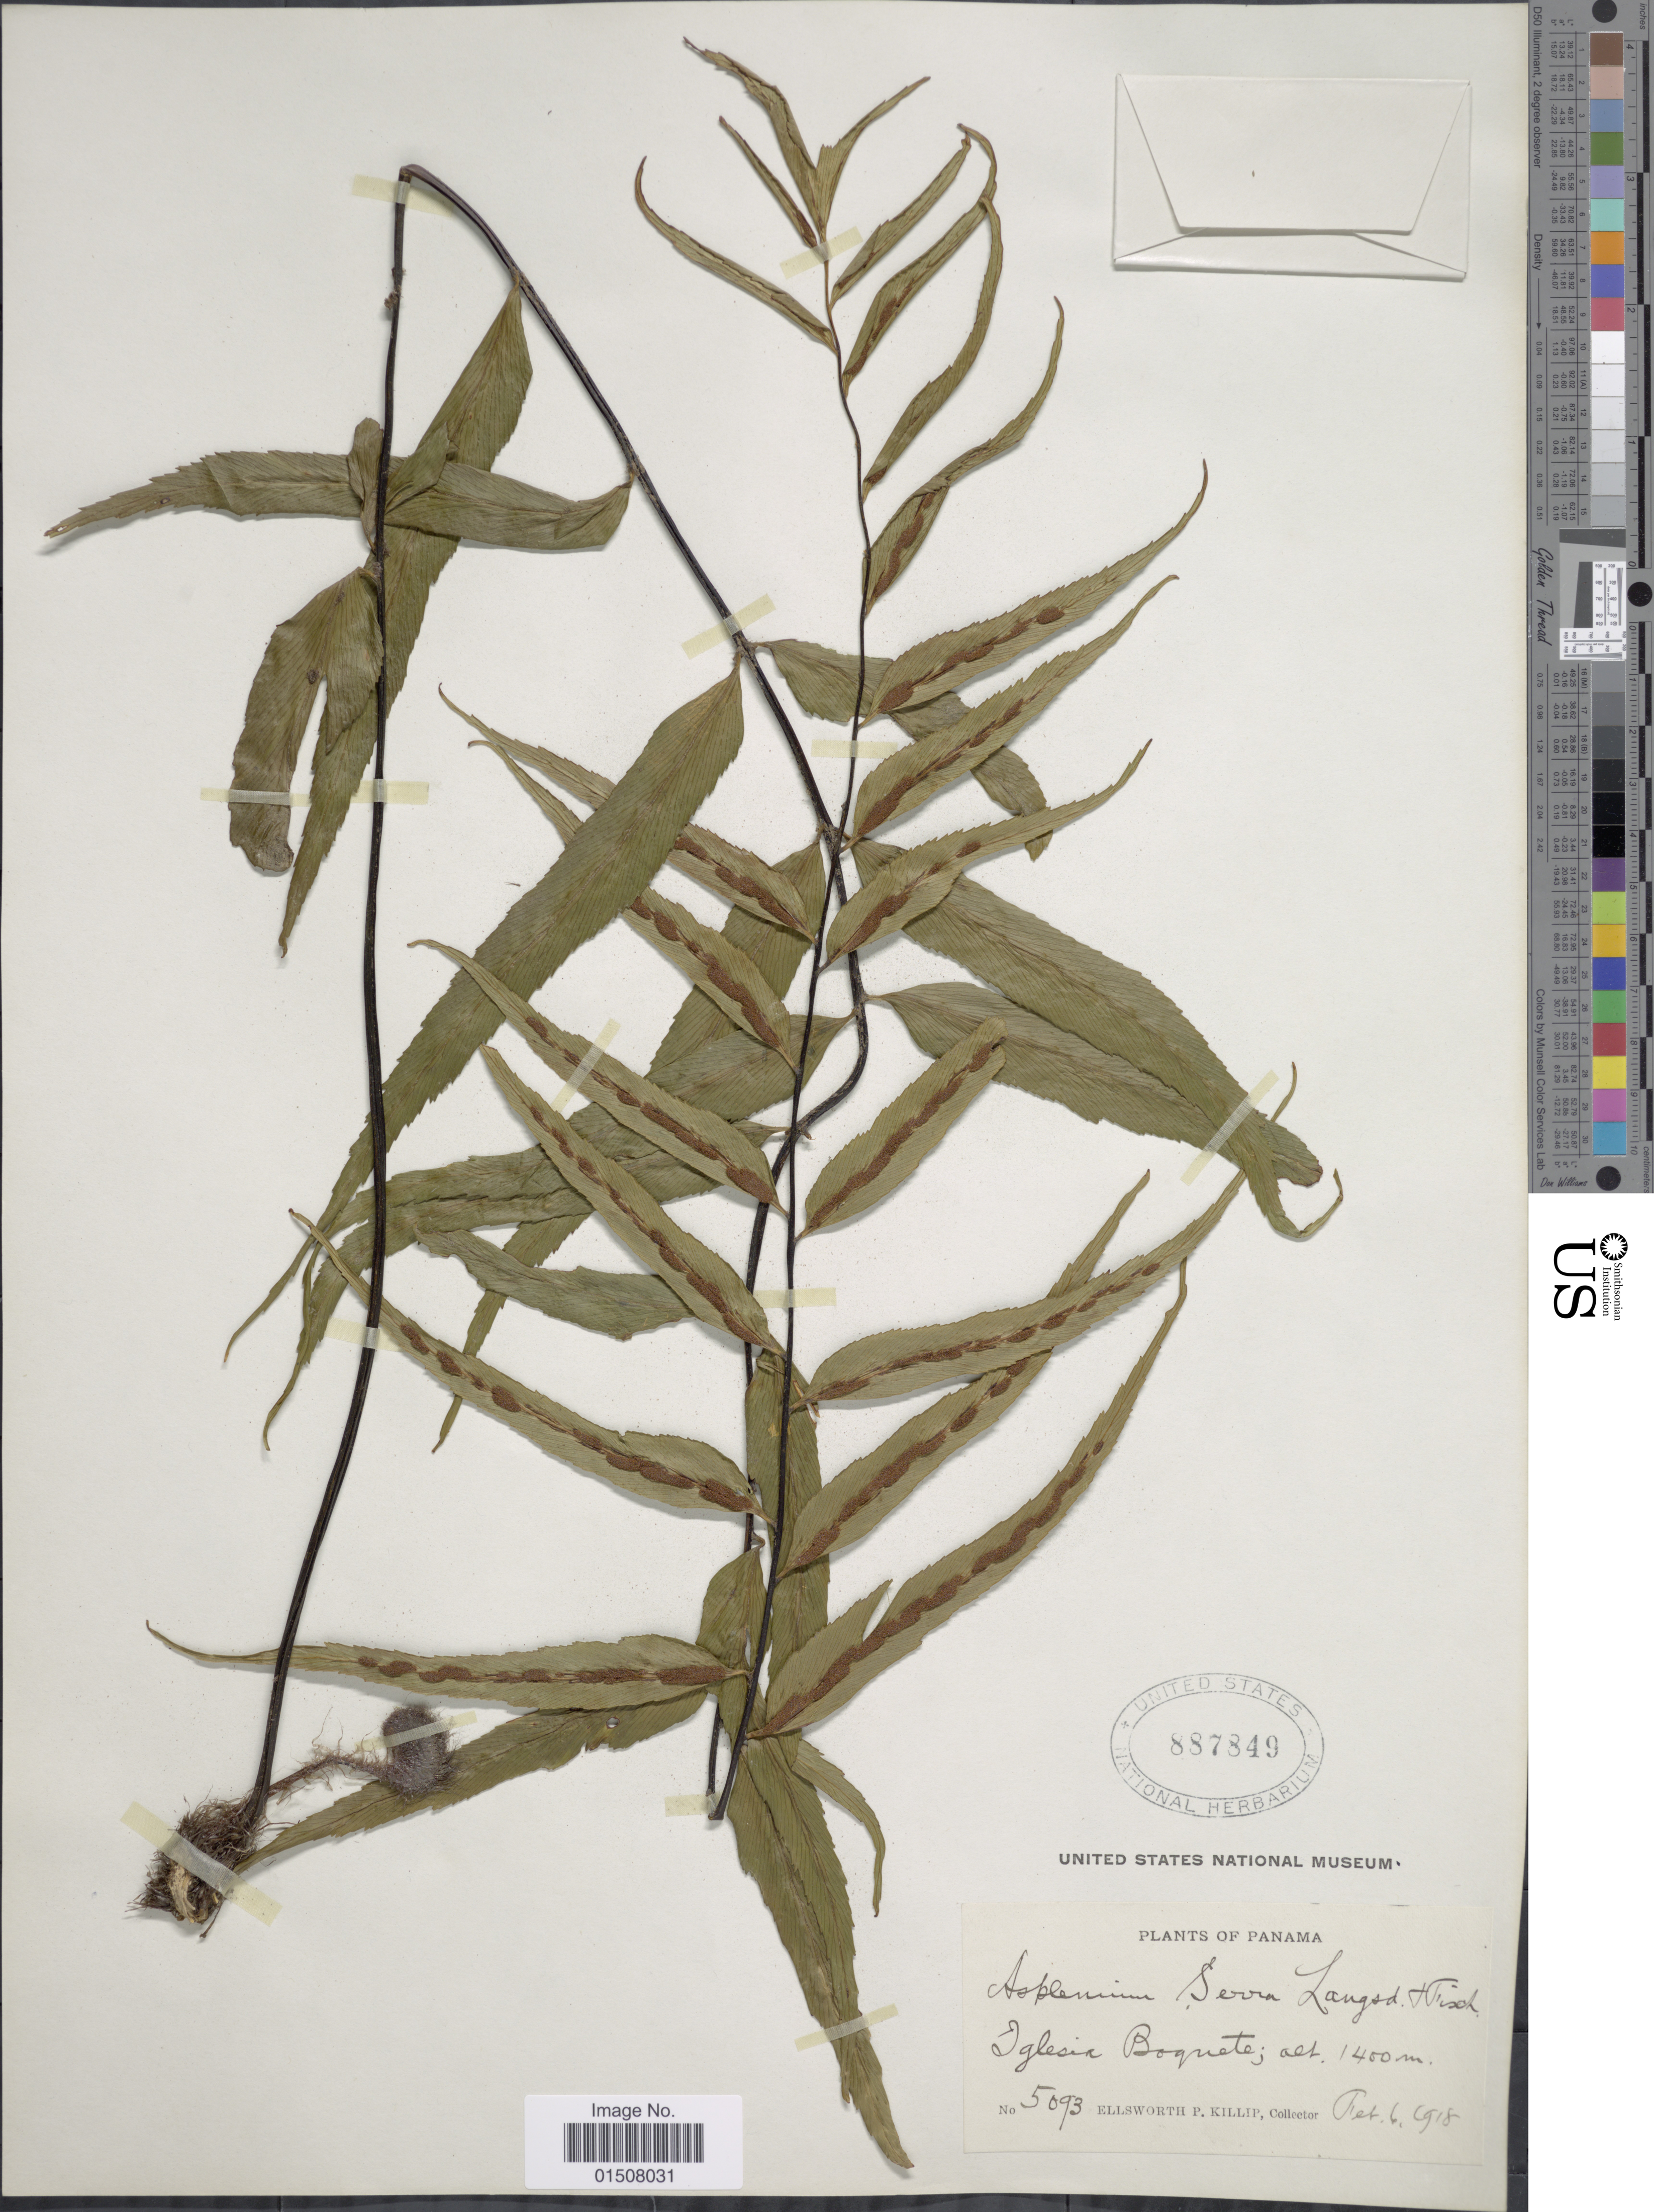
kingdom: Plantae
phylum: Tracheophyta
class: Polypodiopsida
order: Polypodiales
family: Aspleniaceae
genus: Asplenium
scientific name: Asplenium serra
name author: Langsd. & Fisch.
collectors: E. P. Killip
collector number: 5093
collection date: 1918-02-06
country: Panama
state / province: Chiriqui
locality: Iglesia Boquete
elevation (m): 1400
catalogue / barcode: US 887849